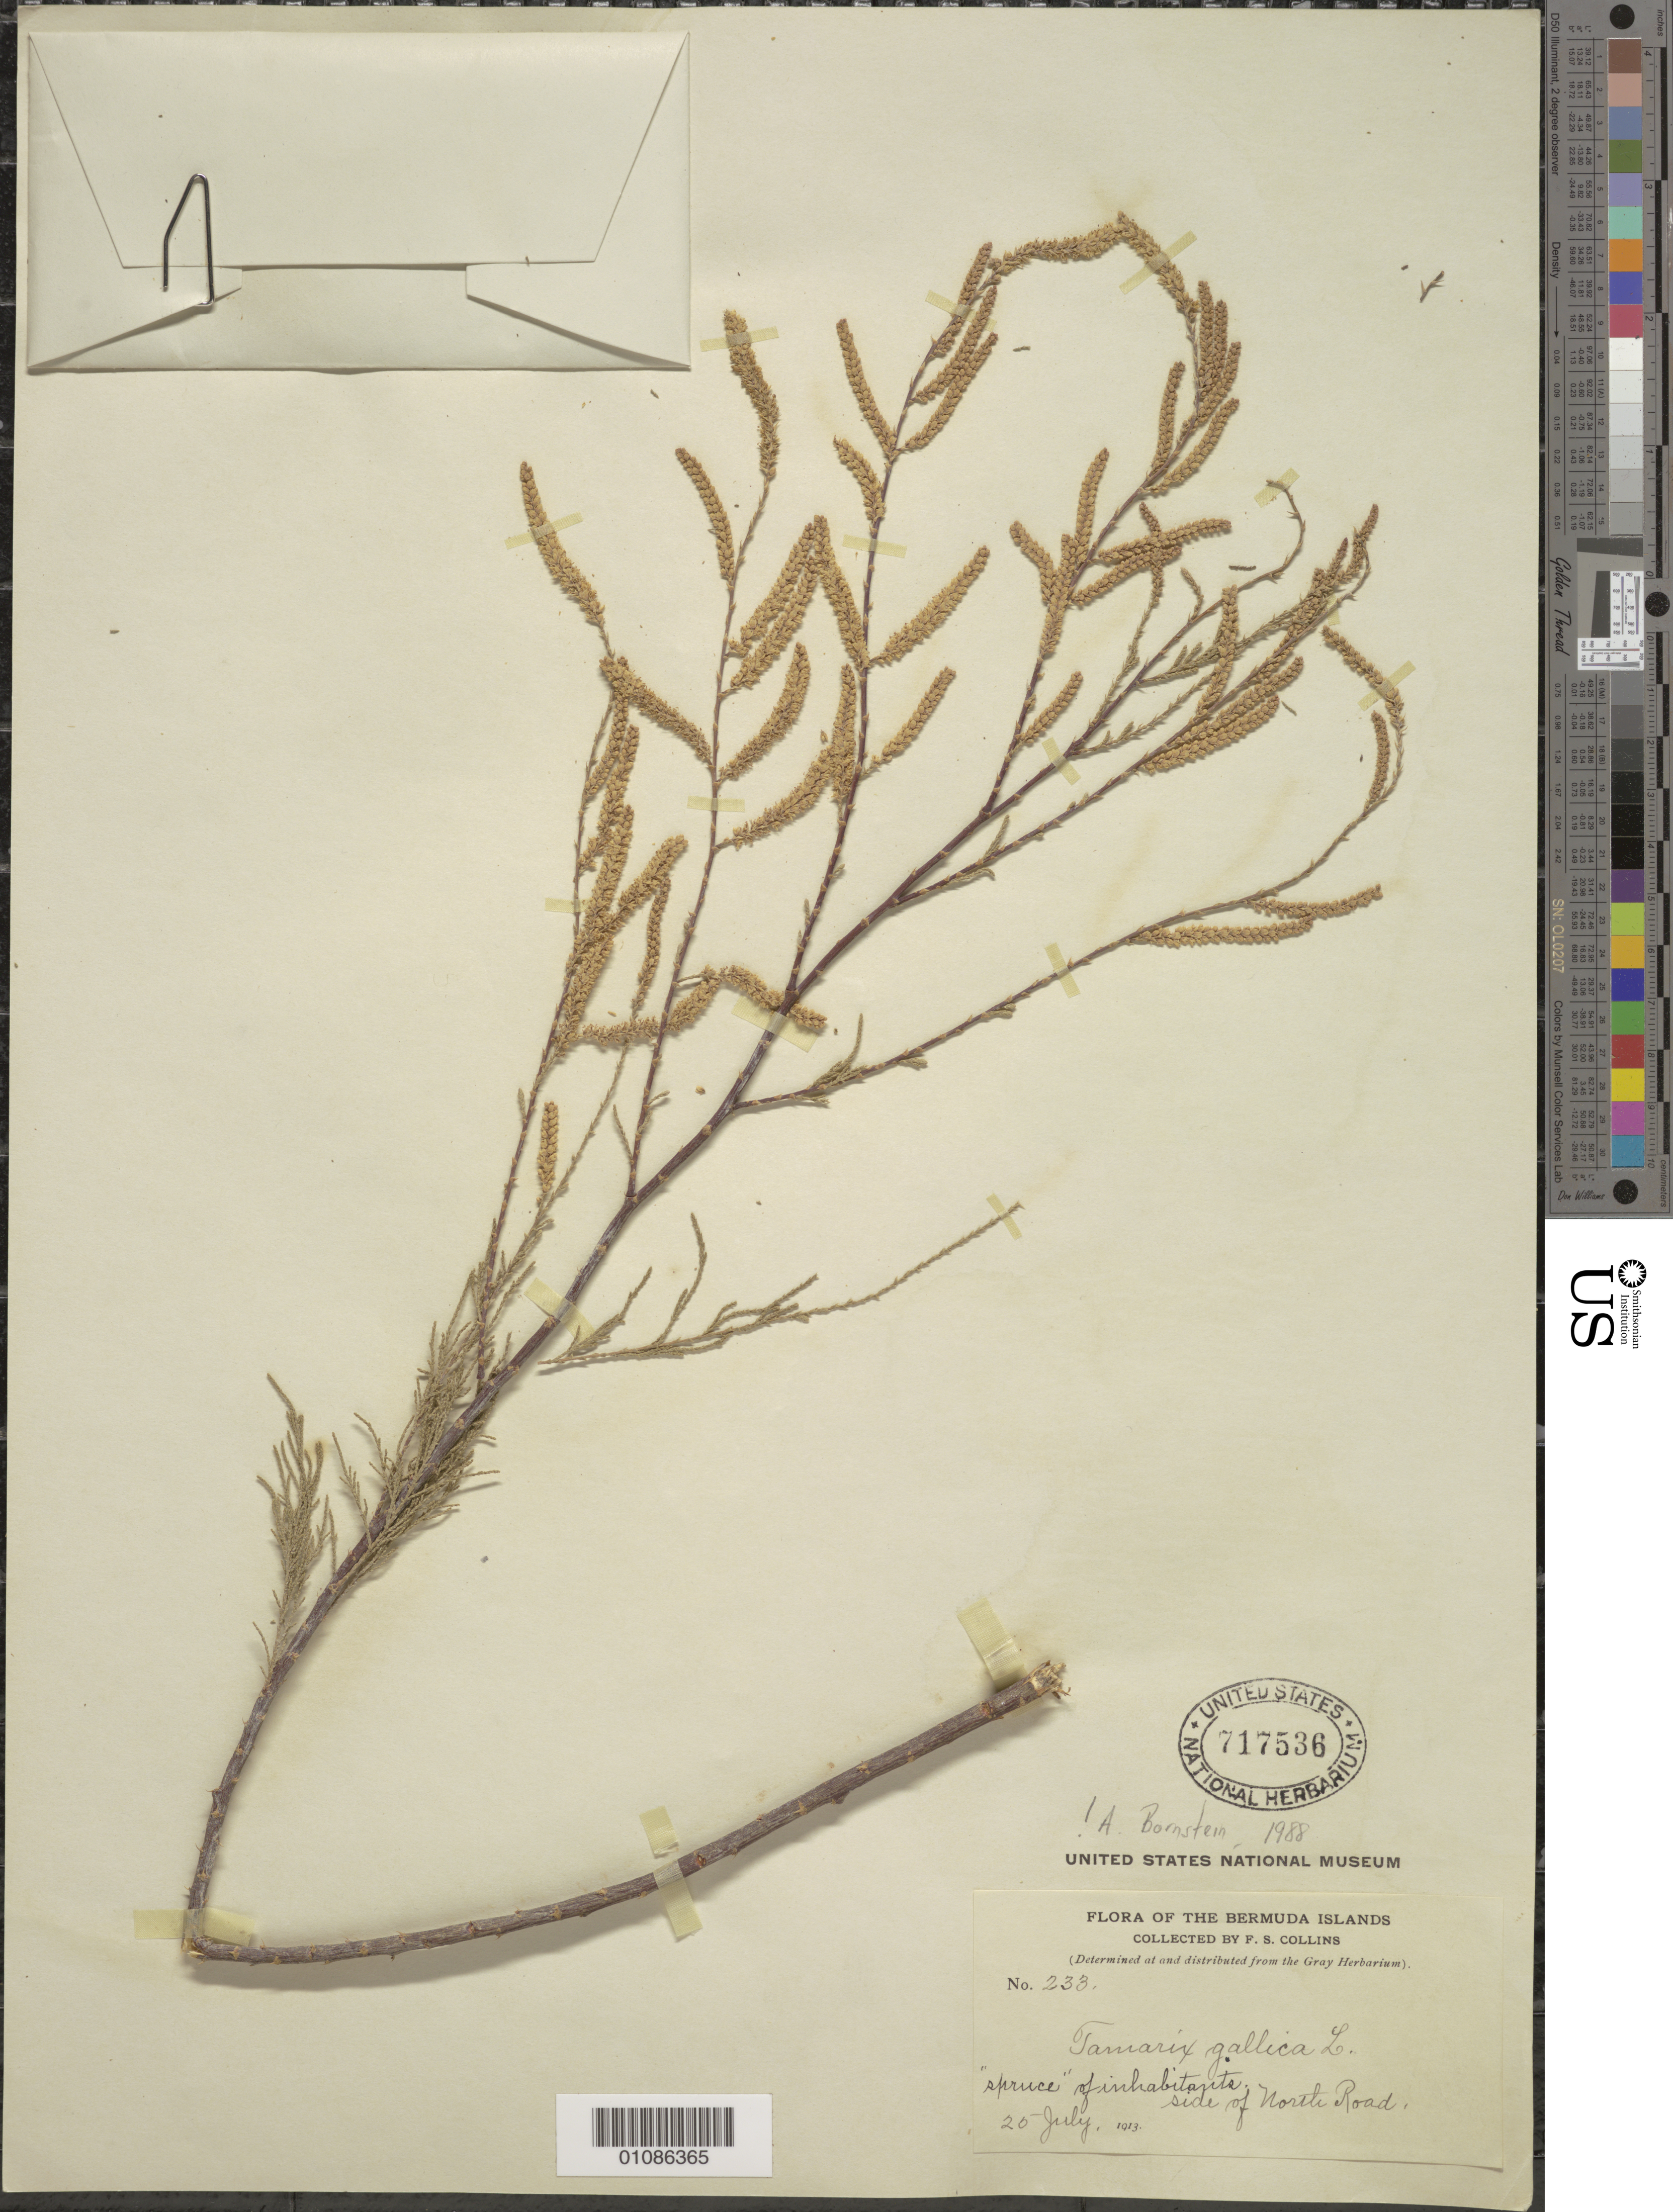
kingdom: Plantae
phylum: Tracheophyta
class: Magnoliopsida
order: Caryophyllales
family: Tamaricaceae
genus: Tamarix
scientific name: Tamarix gallica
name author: L.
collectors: F. Collins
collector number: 233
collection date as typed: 20 Jul 1913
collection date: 1913-07-20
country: Bermuda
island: Bermuda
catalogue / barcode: US 717538